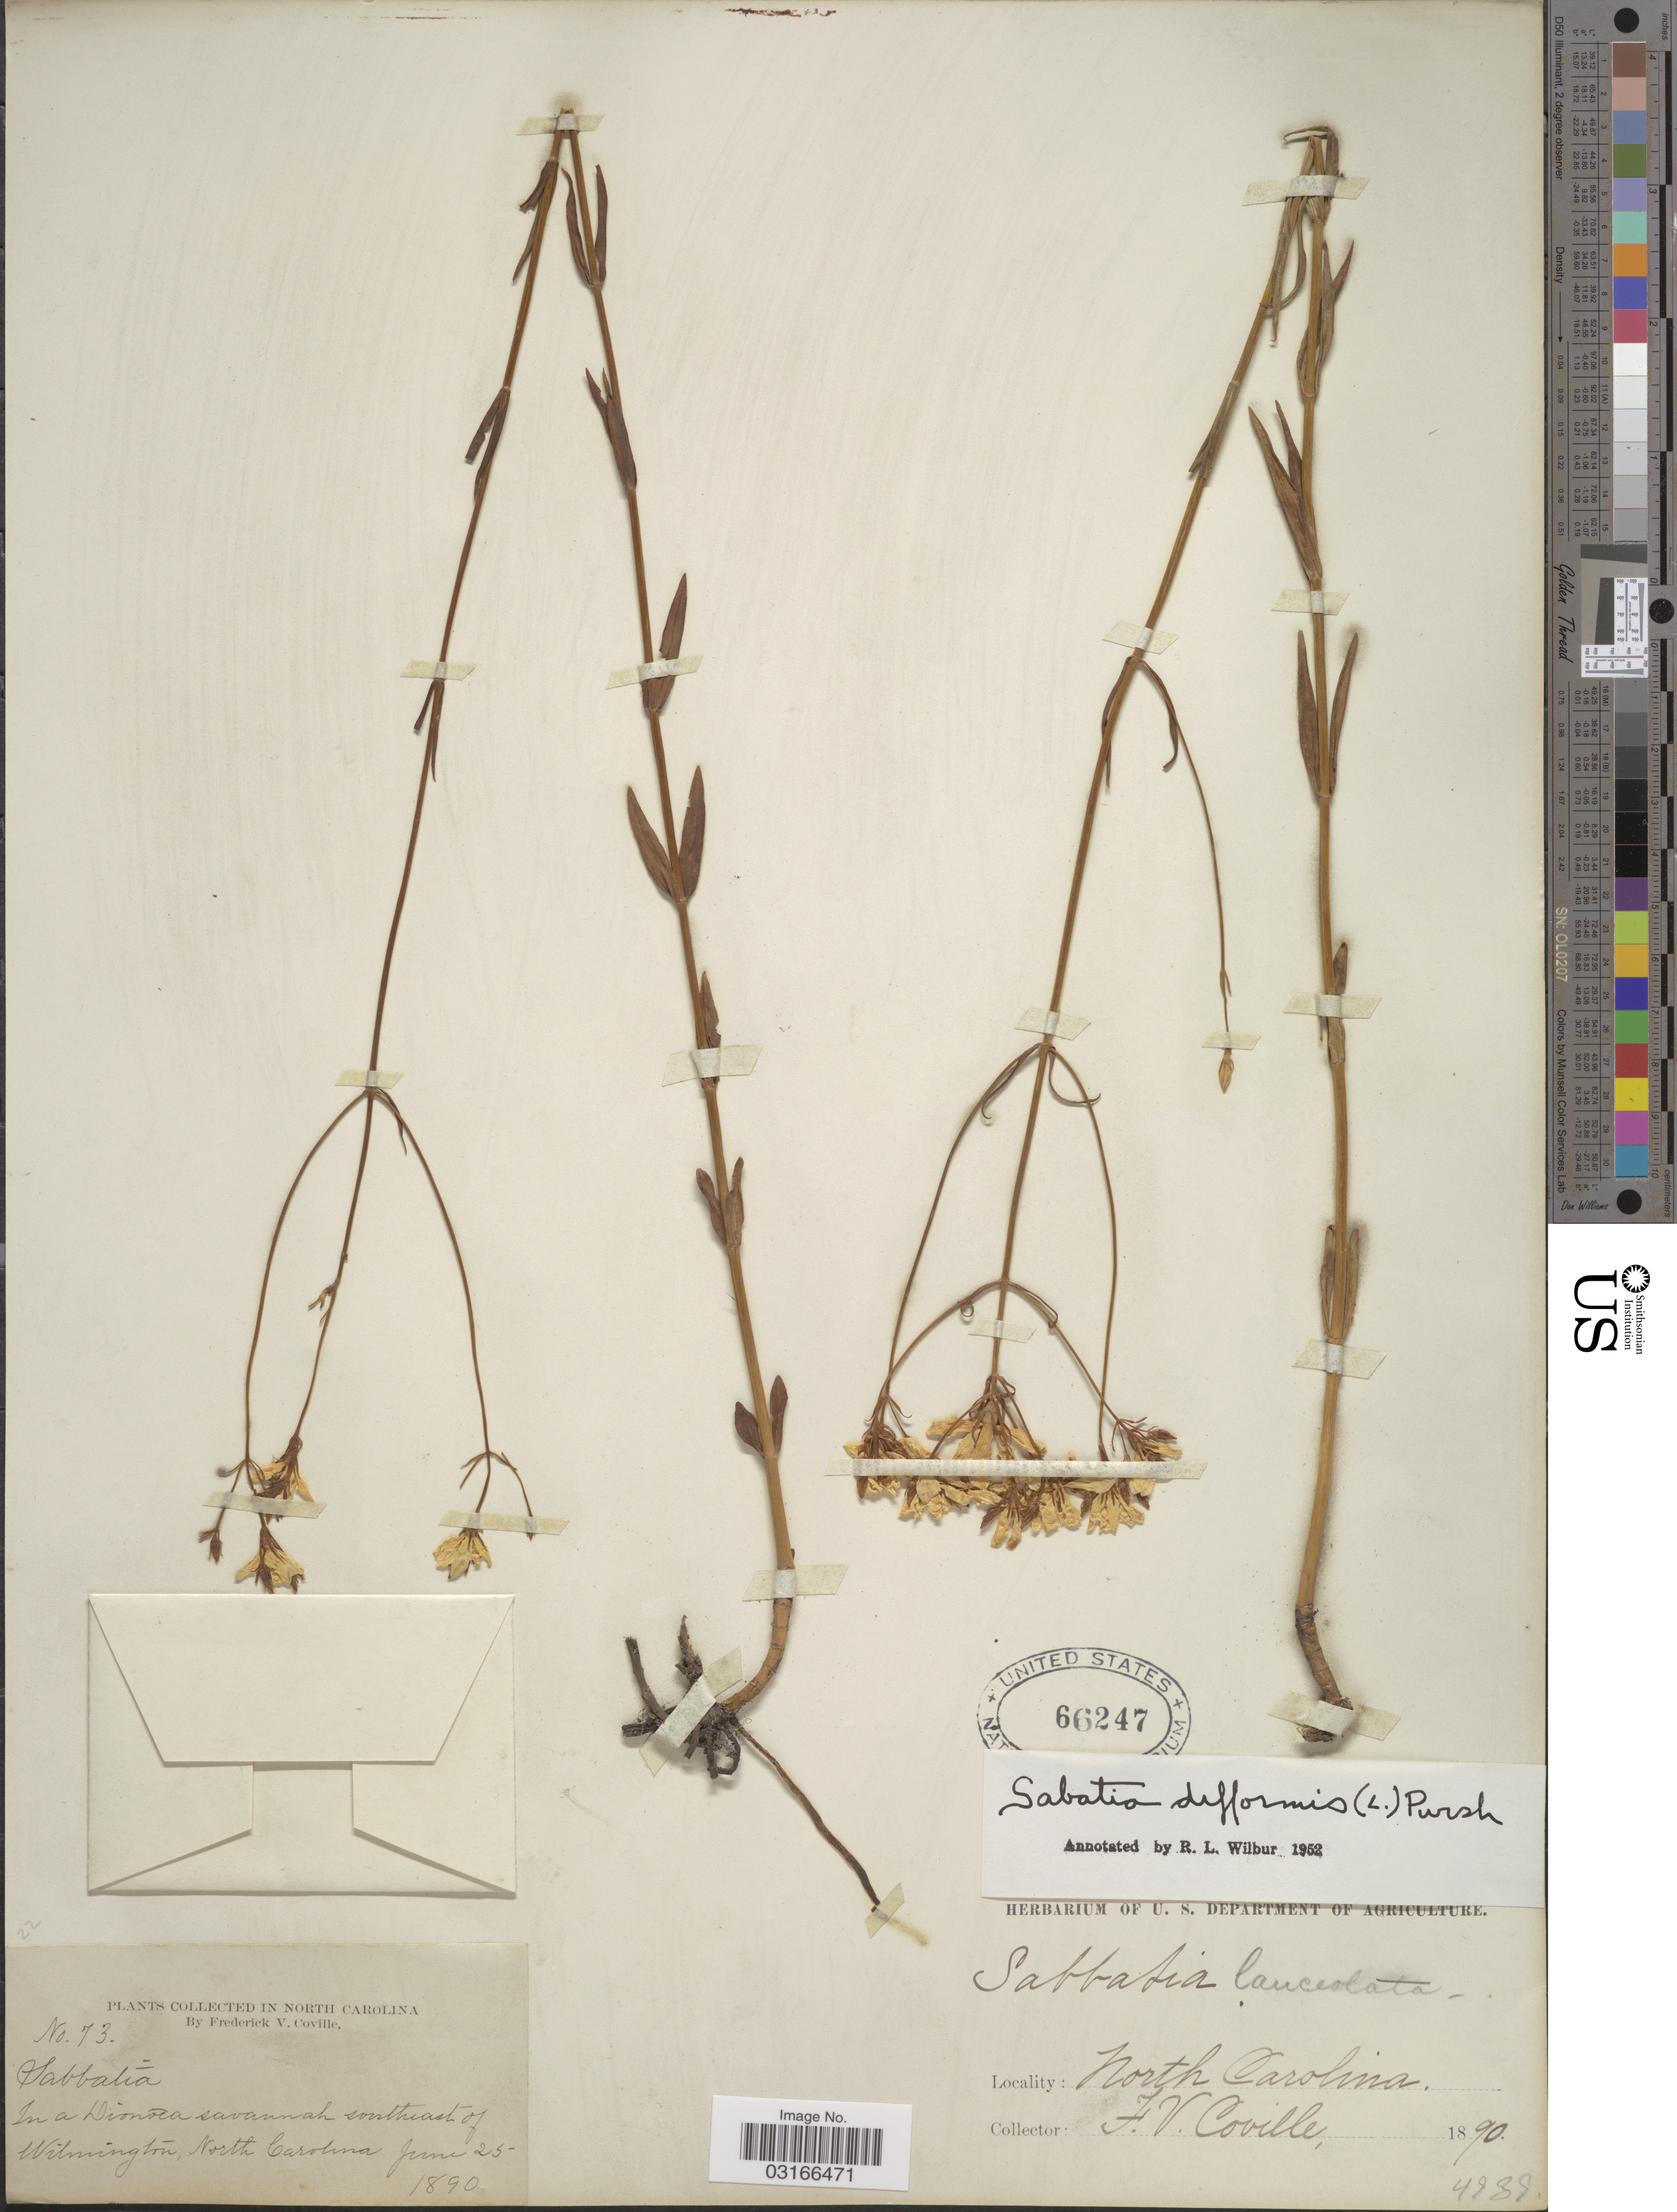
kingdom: Plantae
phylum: Tracheophyta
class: Magnoliopsida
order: Gentianales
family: Gentianaceae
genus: Sabatia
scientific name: Sabatia difformis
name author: (L.) Druce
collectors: F. V. Coville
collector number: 73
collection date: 1890-06-25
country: United States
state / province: North Carolina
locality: In a Dionota savannah southeast of Wilmington, North Carolina.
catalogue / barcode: US 66247